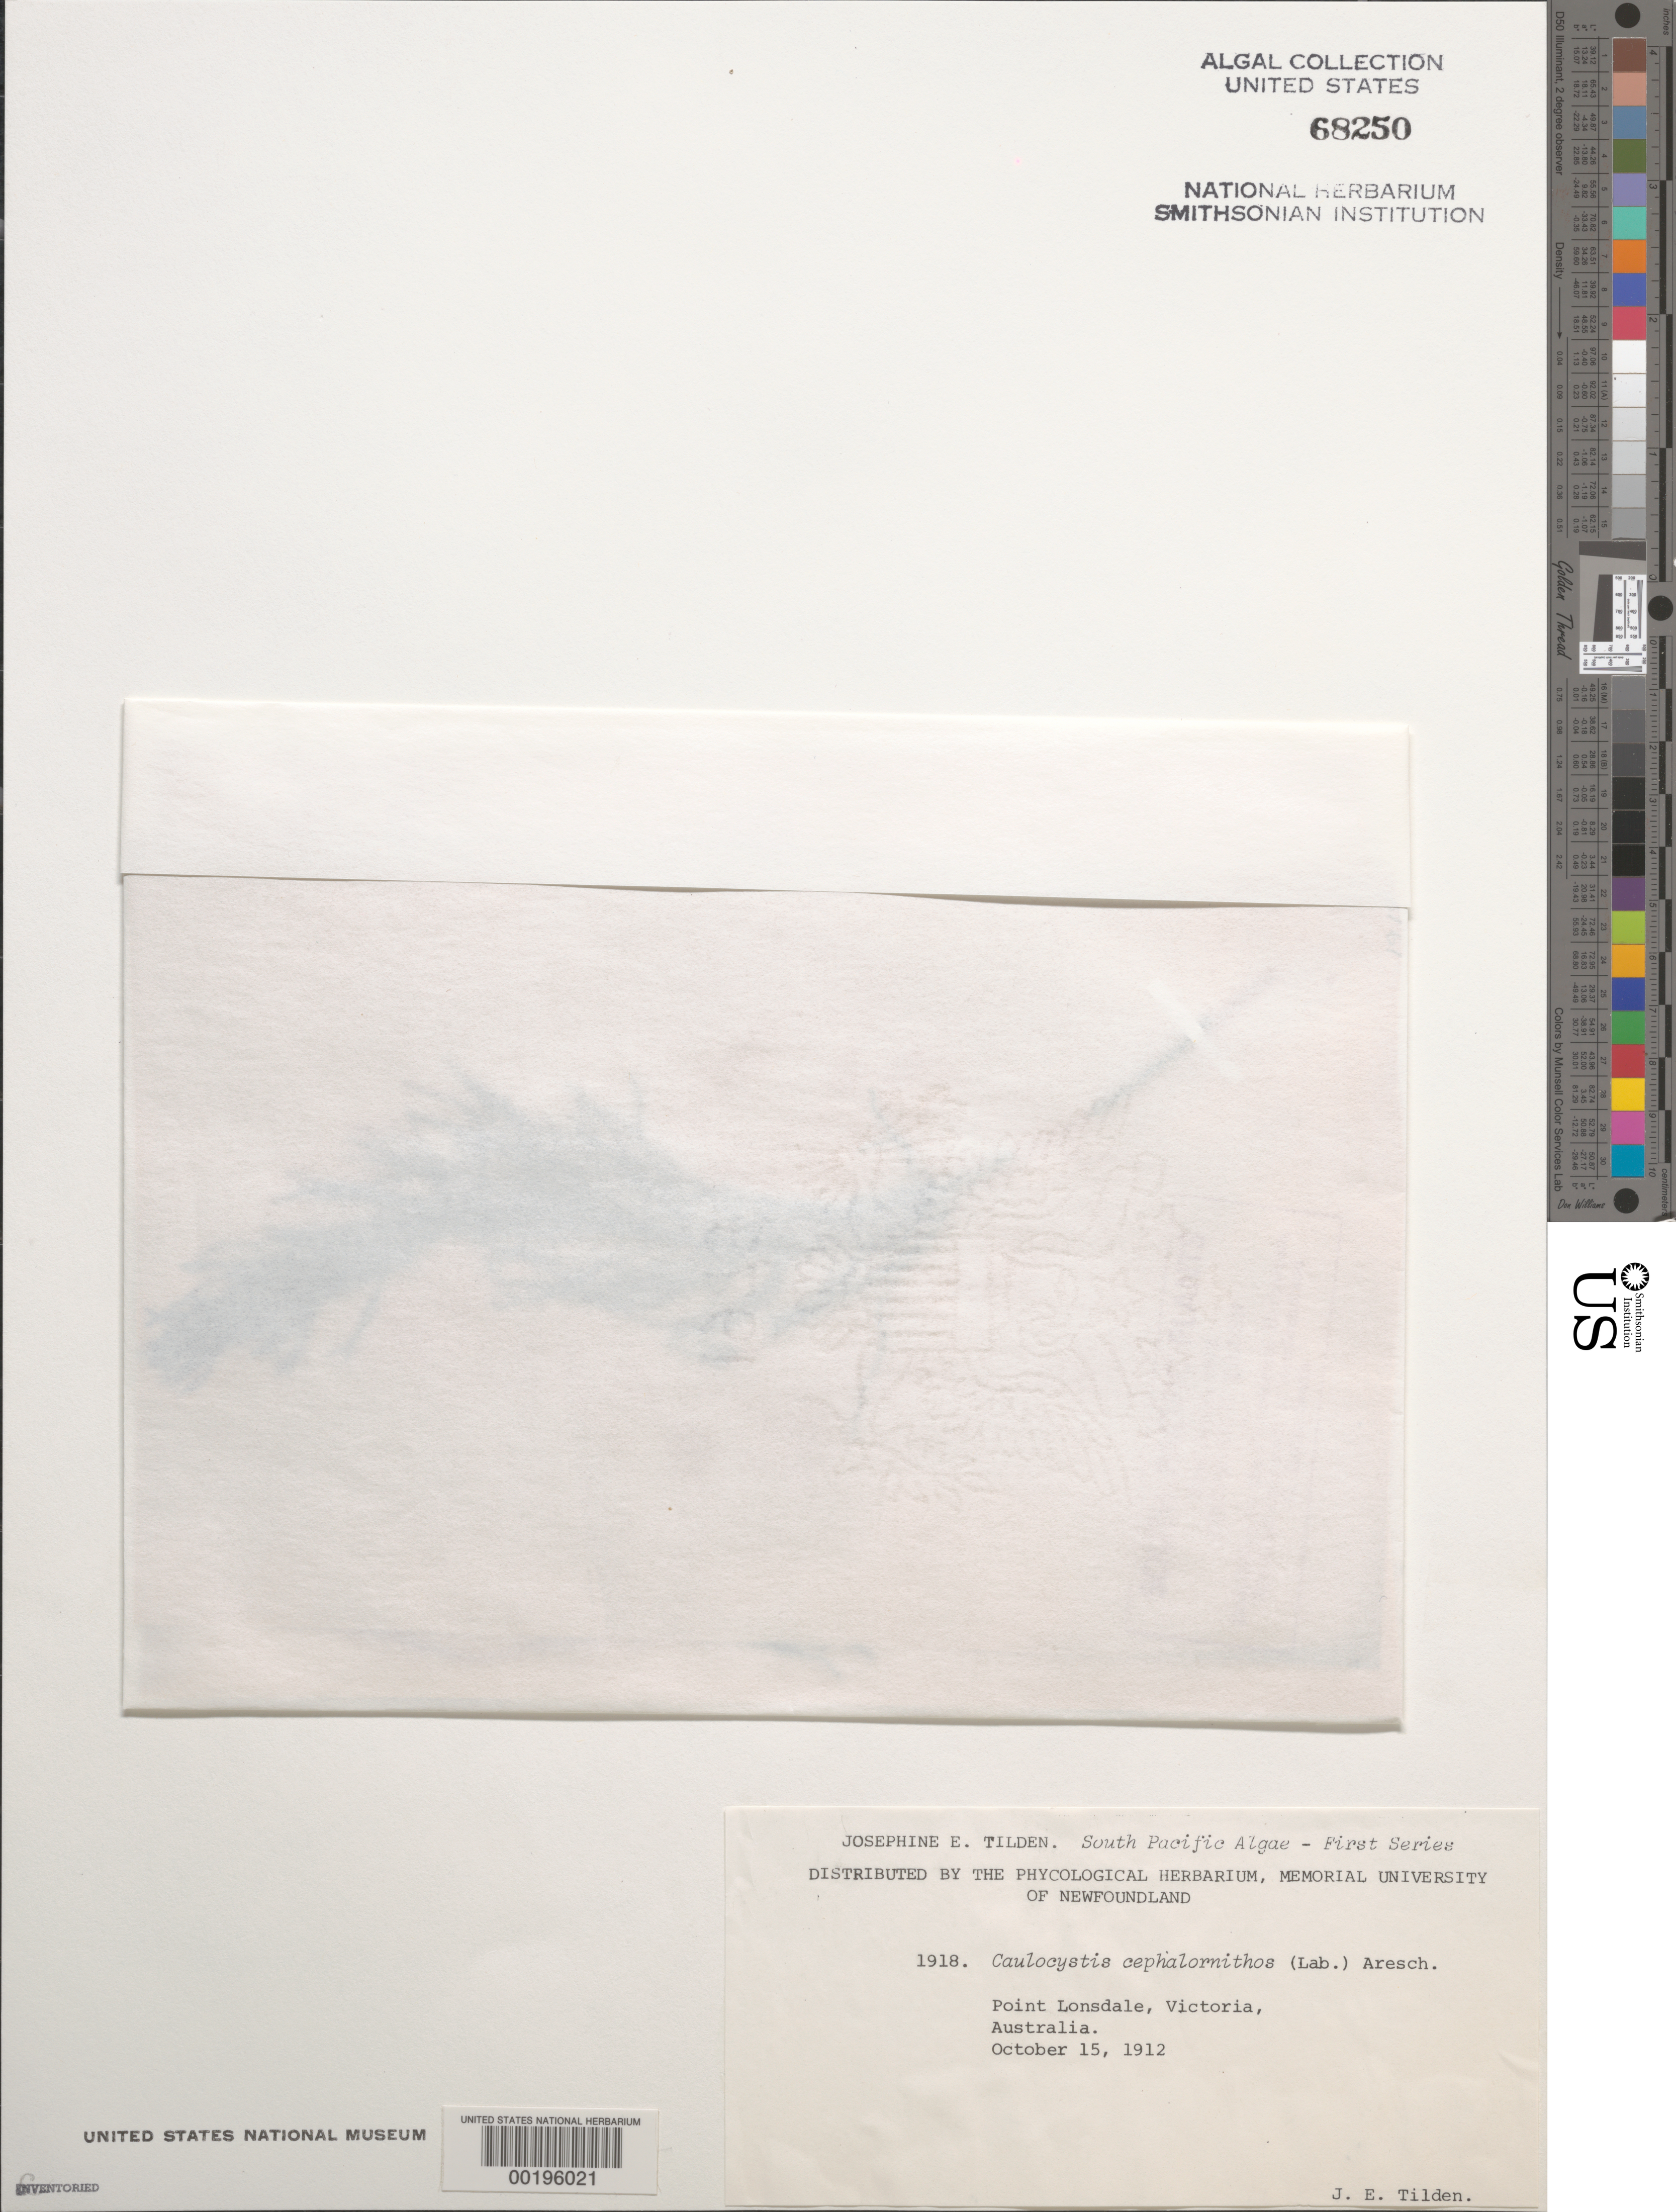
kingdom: Chromista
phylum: Ochrophyta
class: Phaeophyceae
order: Fucales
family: Sargassaceae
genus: Caulocystis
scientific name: Caulocystis cephalornithos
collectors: J. E. Tilden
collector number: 1918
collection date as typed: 15 Oct 1912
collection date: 1912-10-15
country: Australia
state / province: Victoria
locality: Point lonsdale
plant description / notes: Tilden, South Pacific Plants, First Series, 1912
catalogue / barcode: US 68250